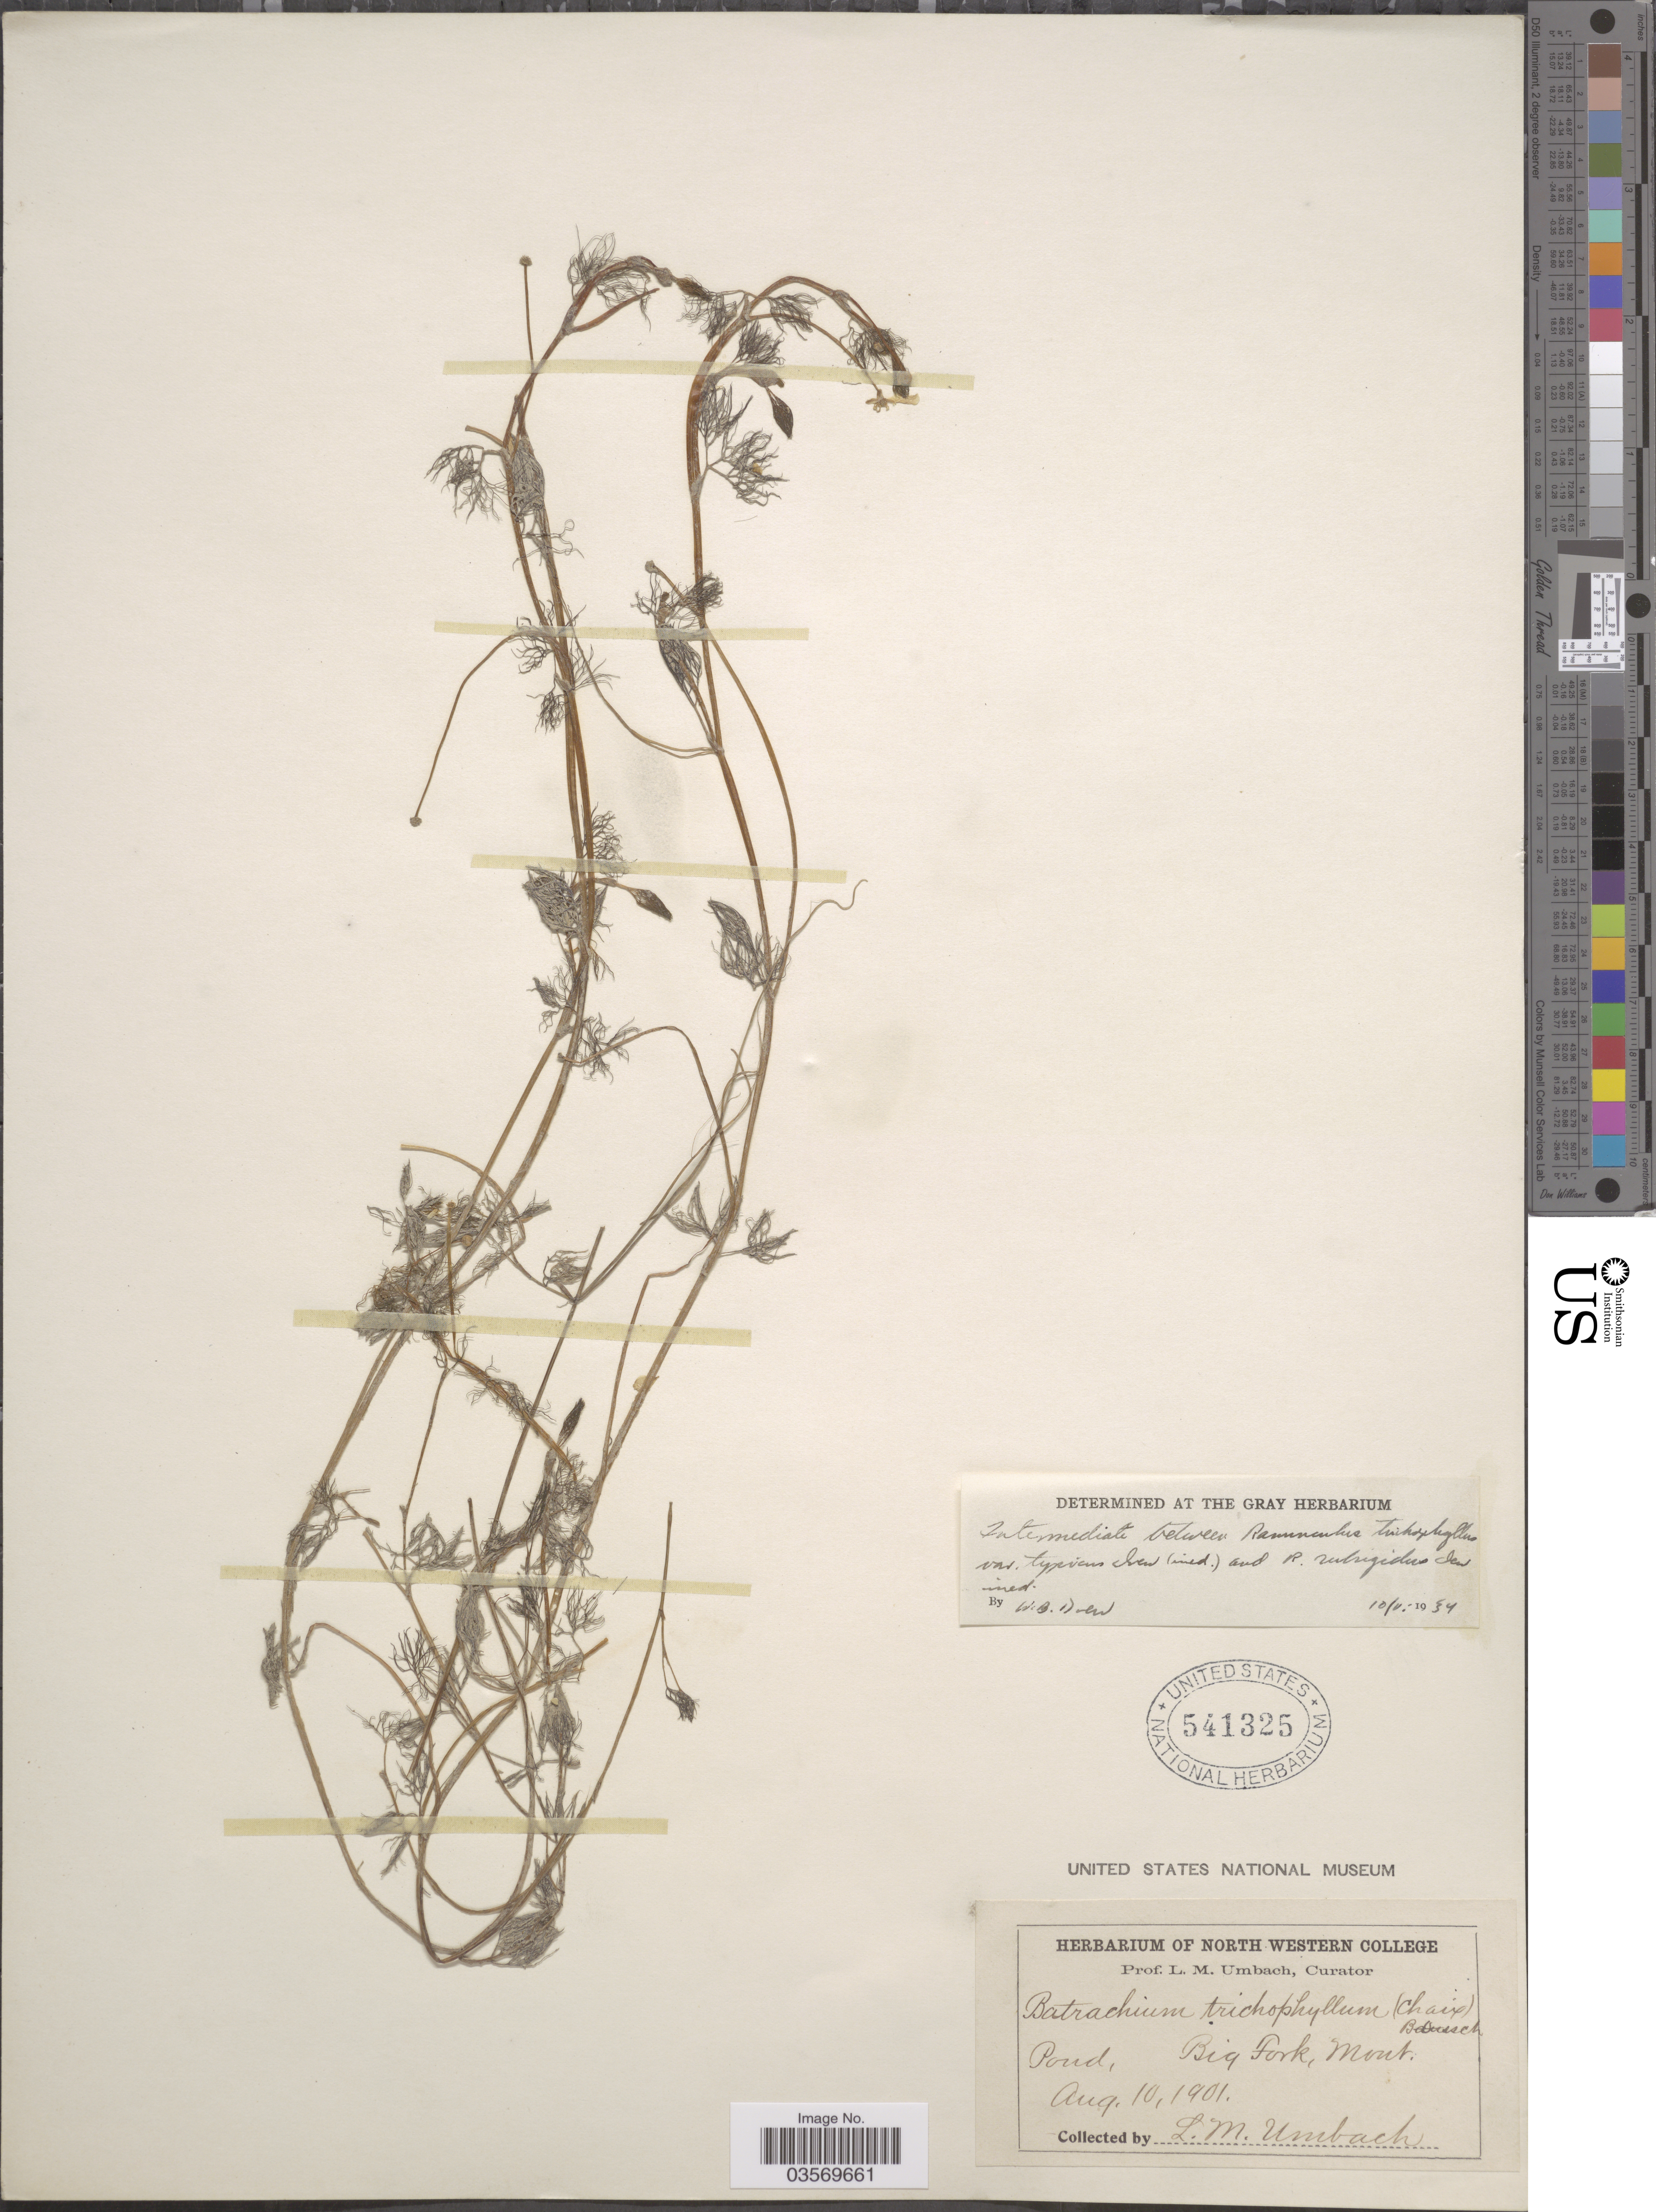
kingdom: Plantae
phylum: Tracheophyta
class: Magnoliopsida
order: Ranunculales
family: Ranunculaceae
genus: Ranunculus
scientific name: Ranunculus trichophyllus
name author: Chaix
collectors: L. M. Umbach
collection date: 1901-08-10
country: United States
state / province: Montana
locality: Pond, Big Fork.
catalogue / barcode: US 541325